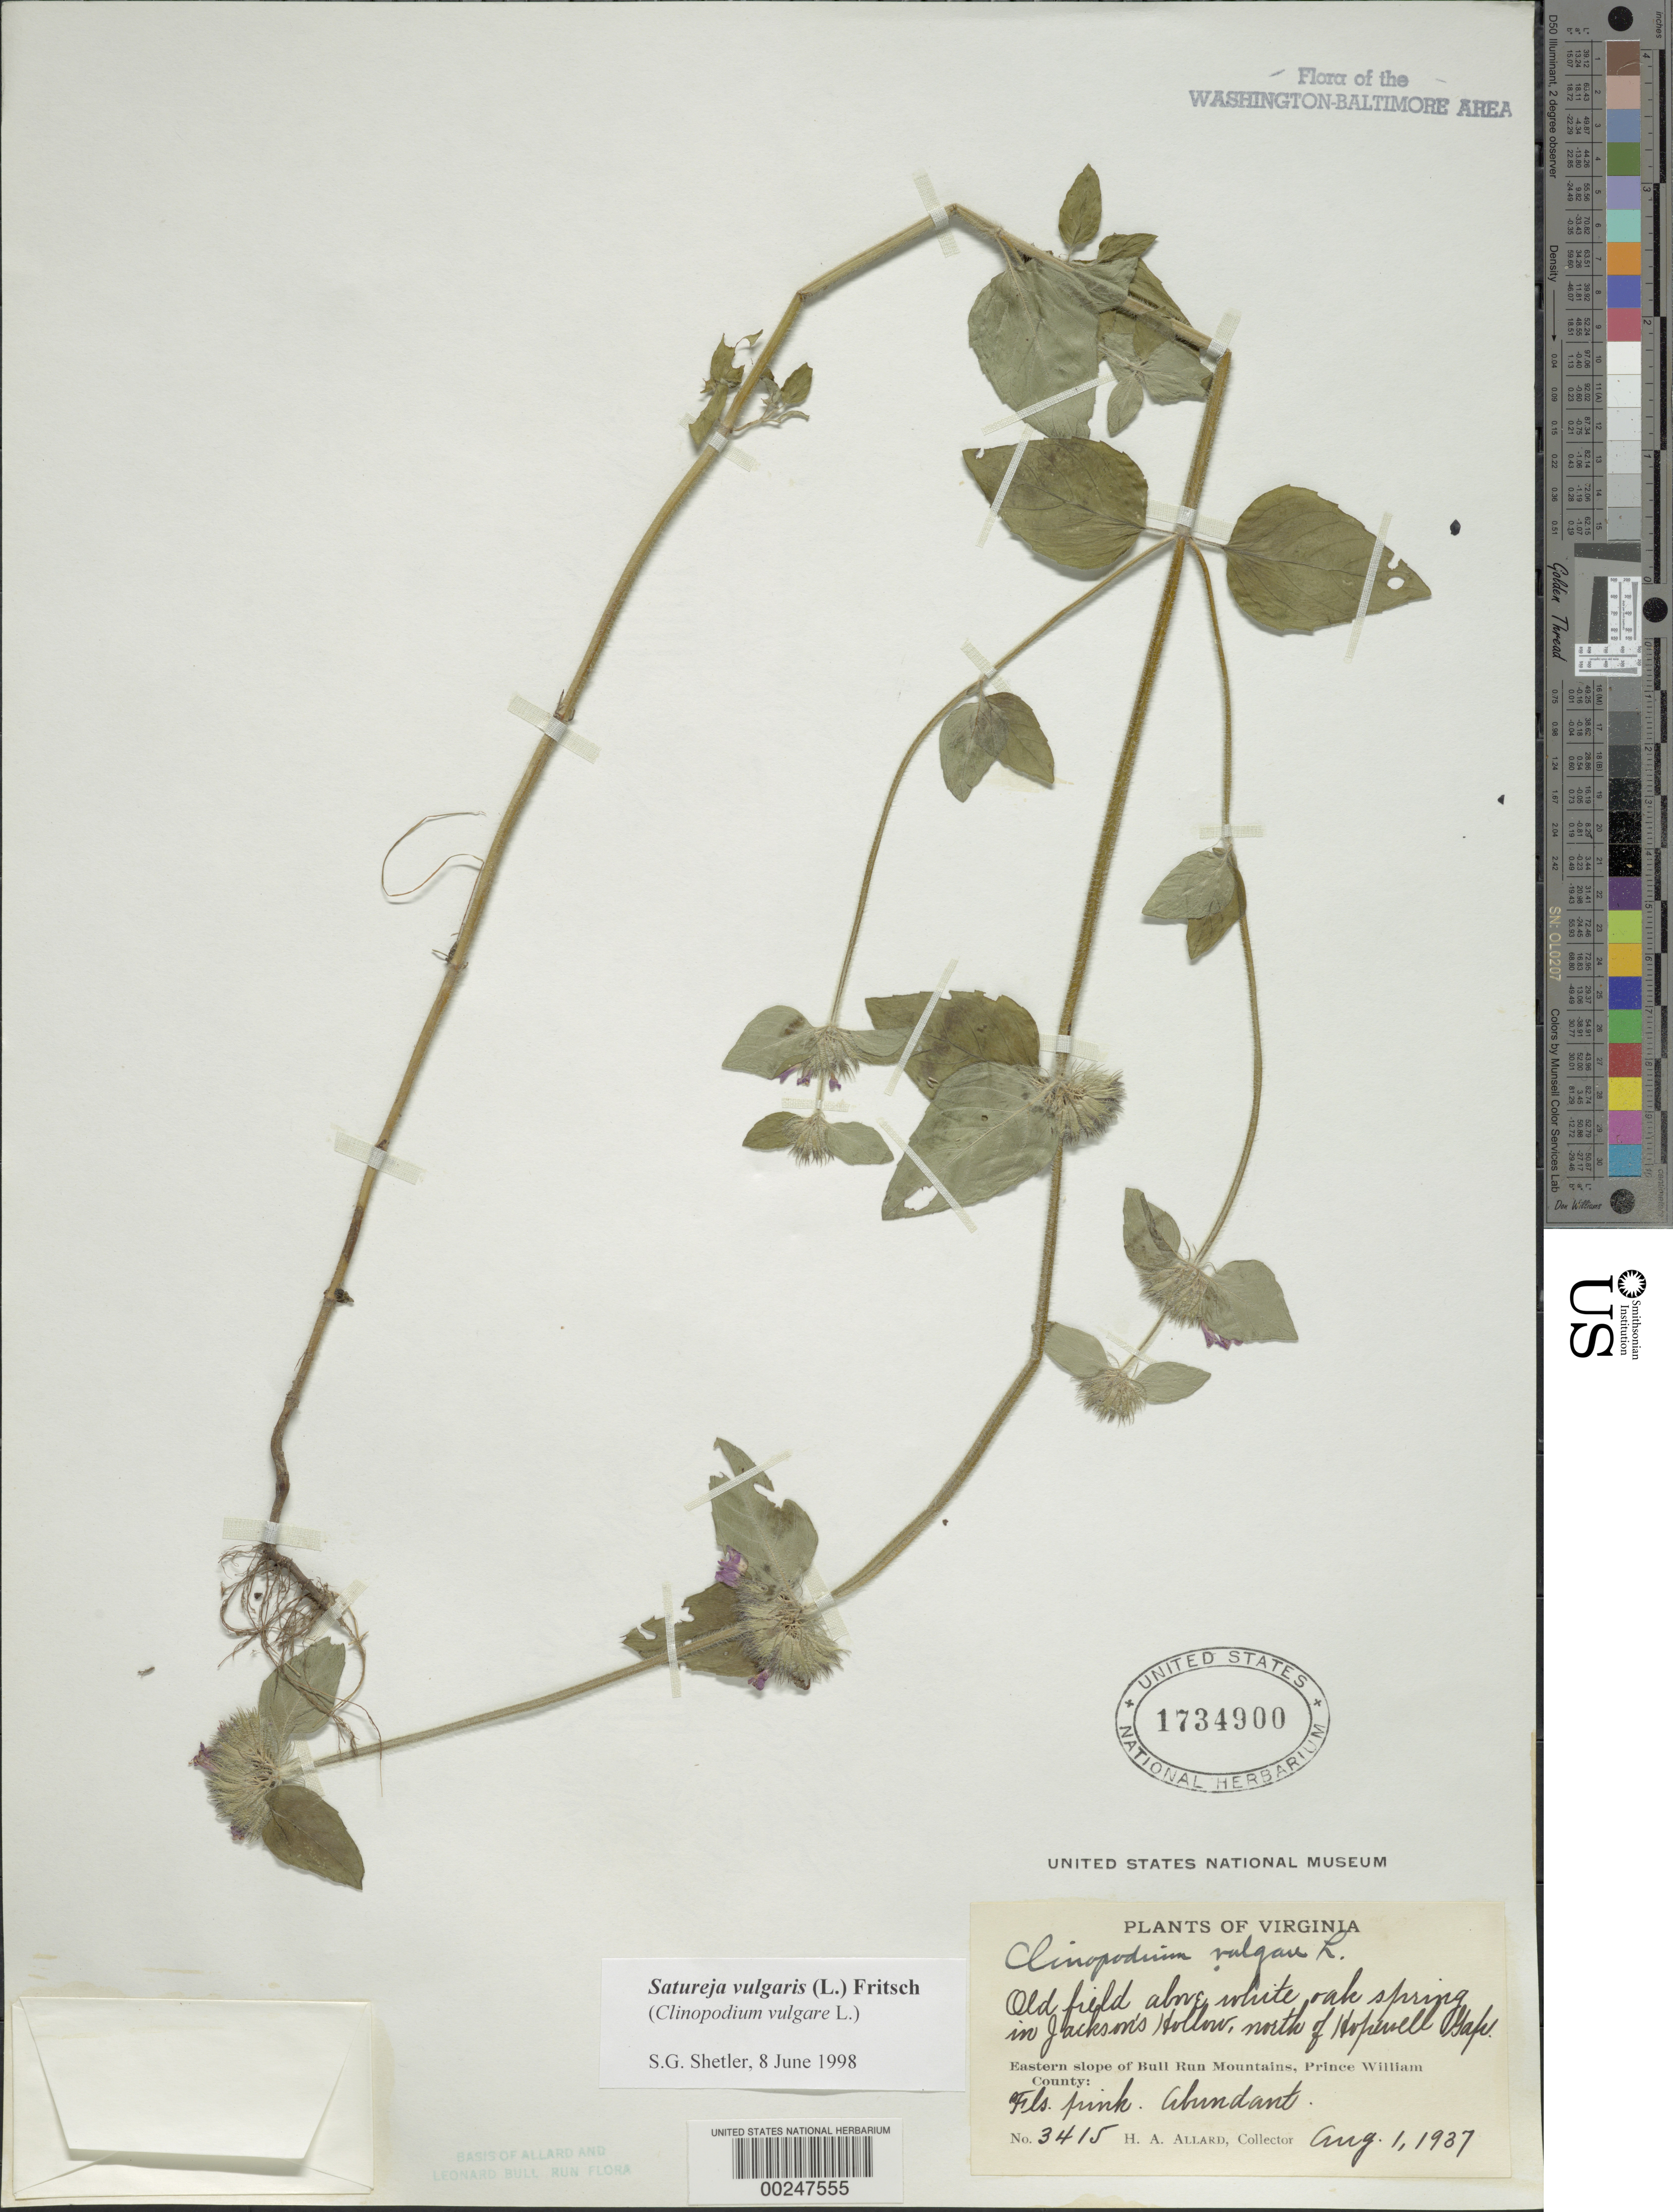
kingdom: Plantae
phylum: Tracheophyta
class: Magnoliopsida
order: Lamiales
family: Lamiaceae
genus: Clinopodium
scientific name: Clinopodium vulgare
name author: L.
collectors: H. A. Allard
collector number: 3415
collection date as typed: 01 Aug 1937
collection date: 1937-08-01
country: United States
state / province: Virginia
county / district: Prince William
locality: Jackson Hollow, N of Hopewell Gap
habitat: Old field above white oak spring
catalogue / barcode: US 1734900